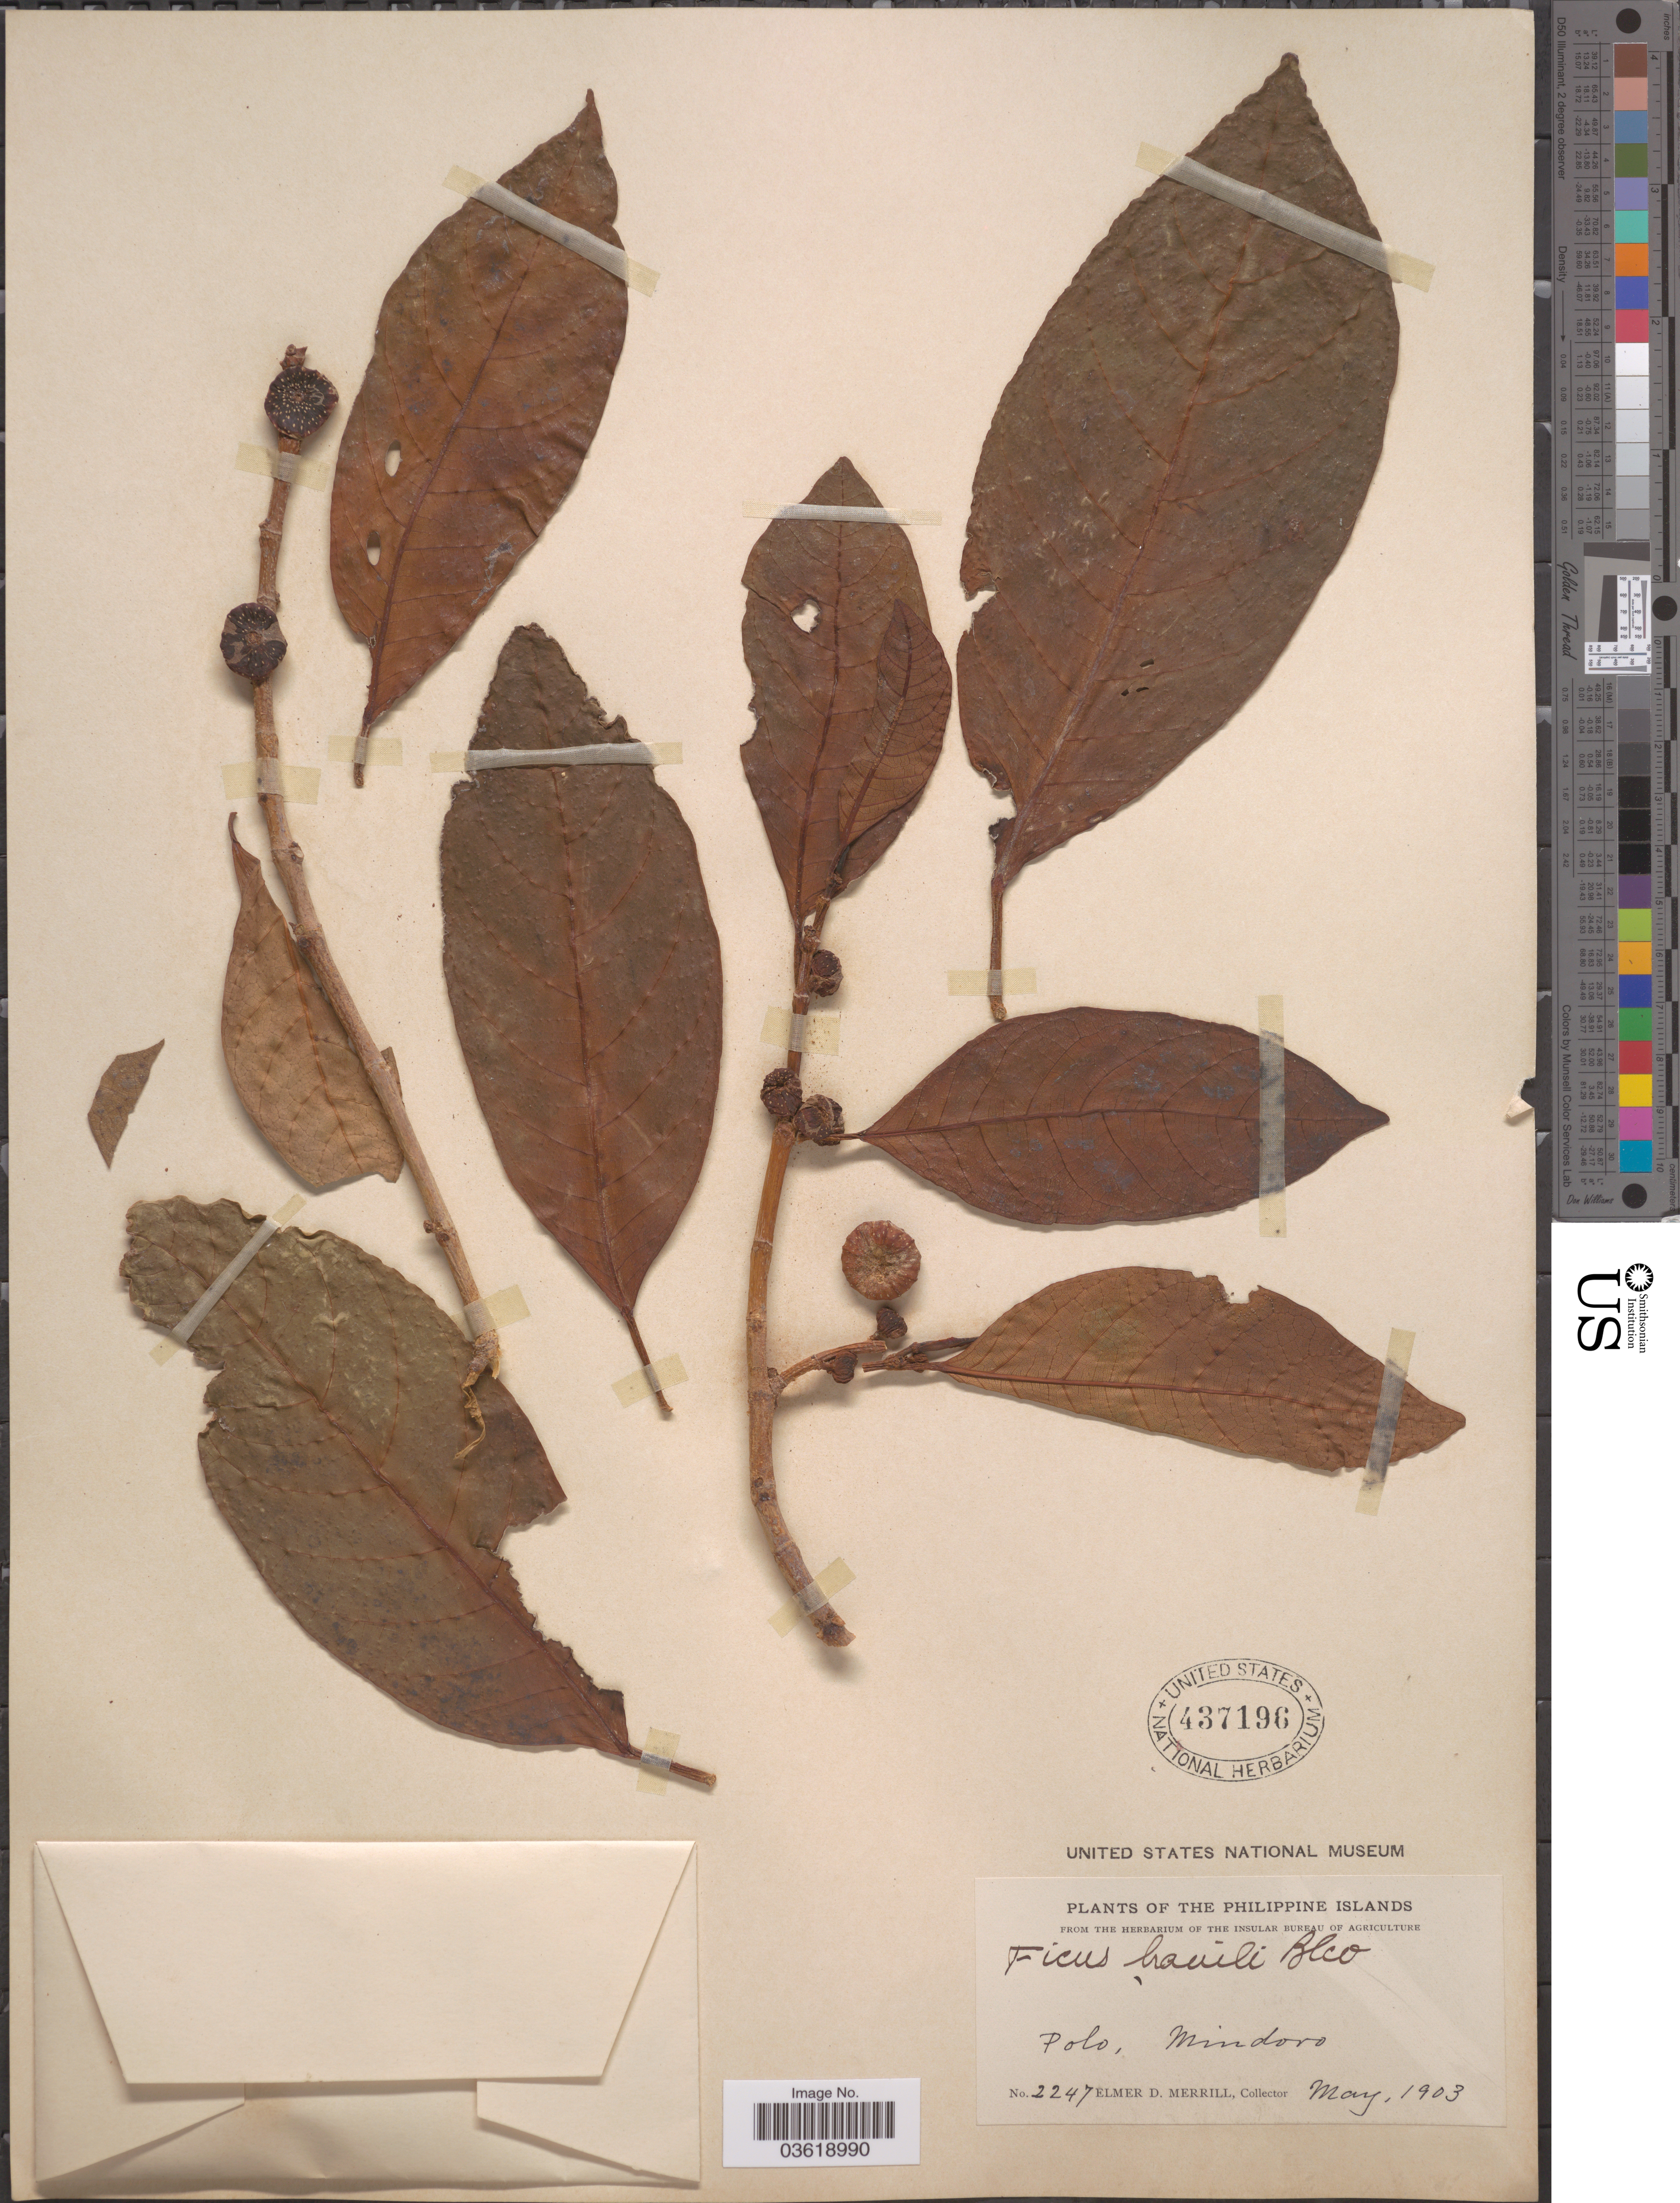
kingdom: Plantae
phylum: Tracheophyta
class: Magnoliopsida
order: Rosales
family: Moraceae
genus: Ficus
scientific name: Ficus hauili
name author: Blanco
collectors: E. D. Merrill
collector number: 2247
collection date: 1903-05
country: Philippines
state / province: Mimaropa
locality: Polo, Mindoro.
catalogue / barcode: US 437196